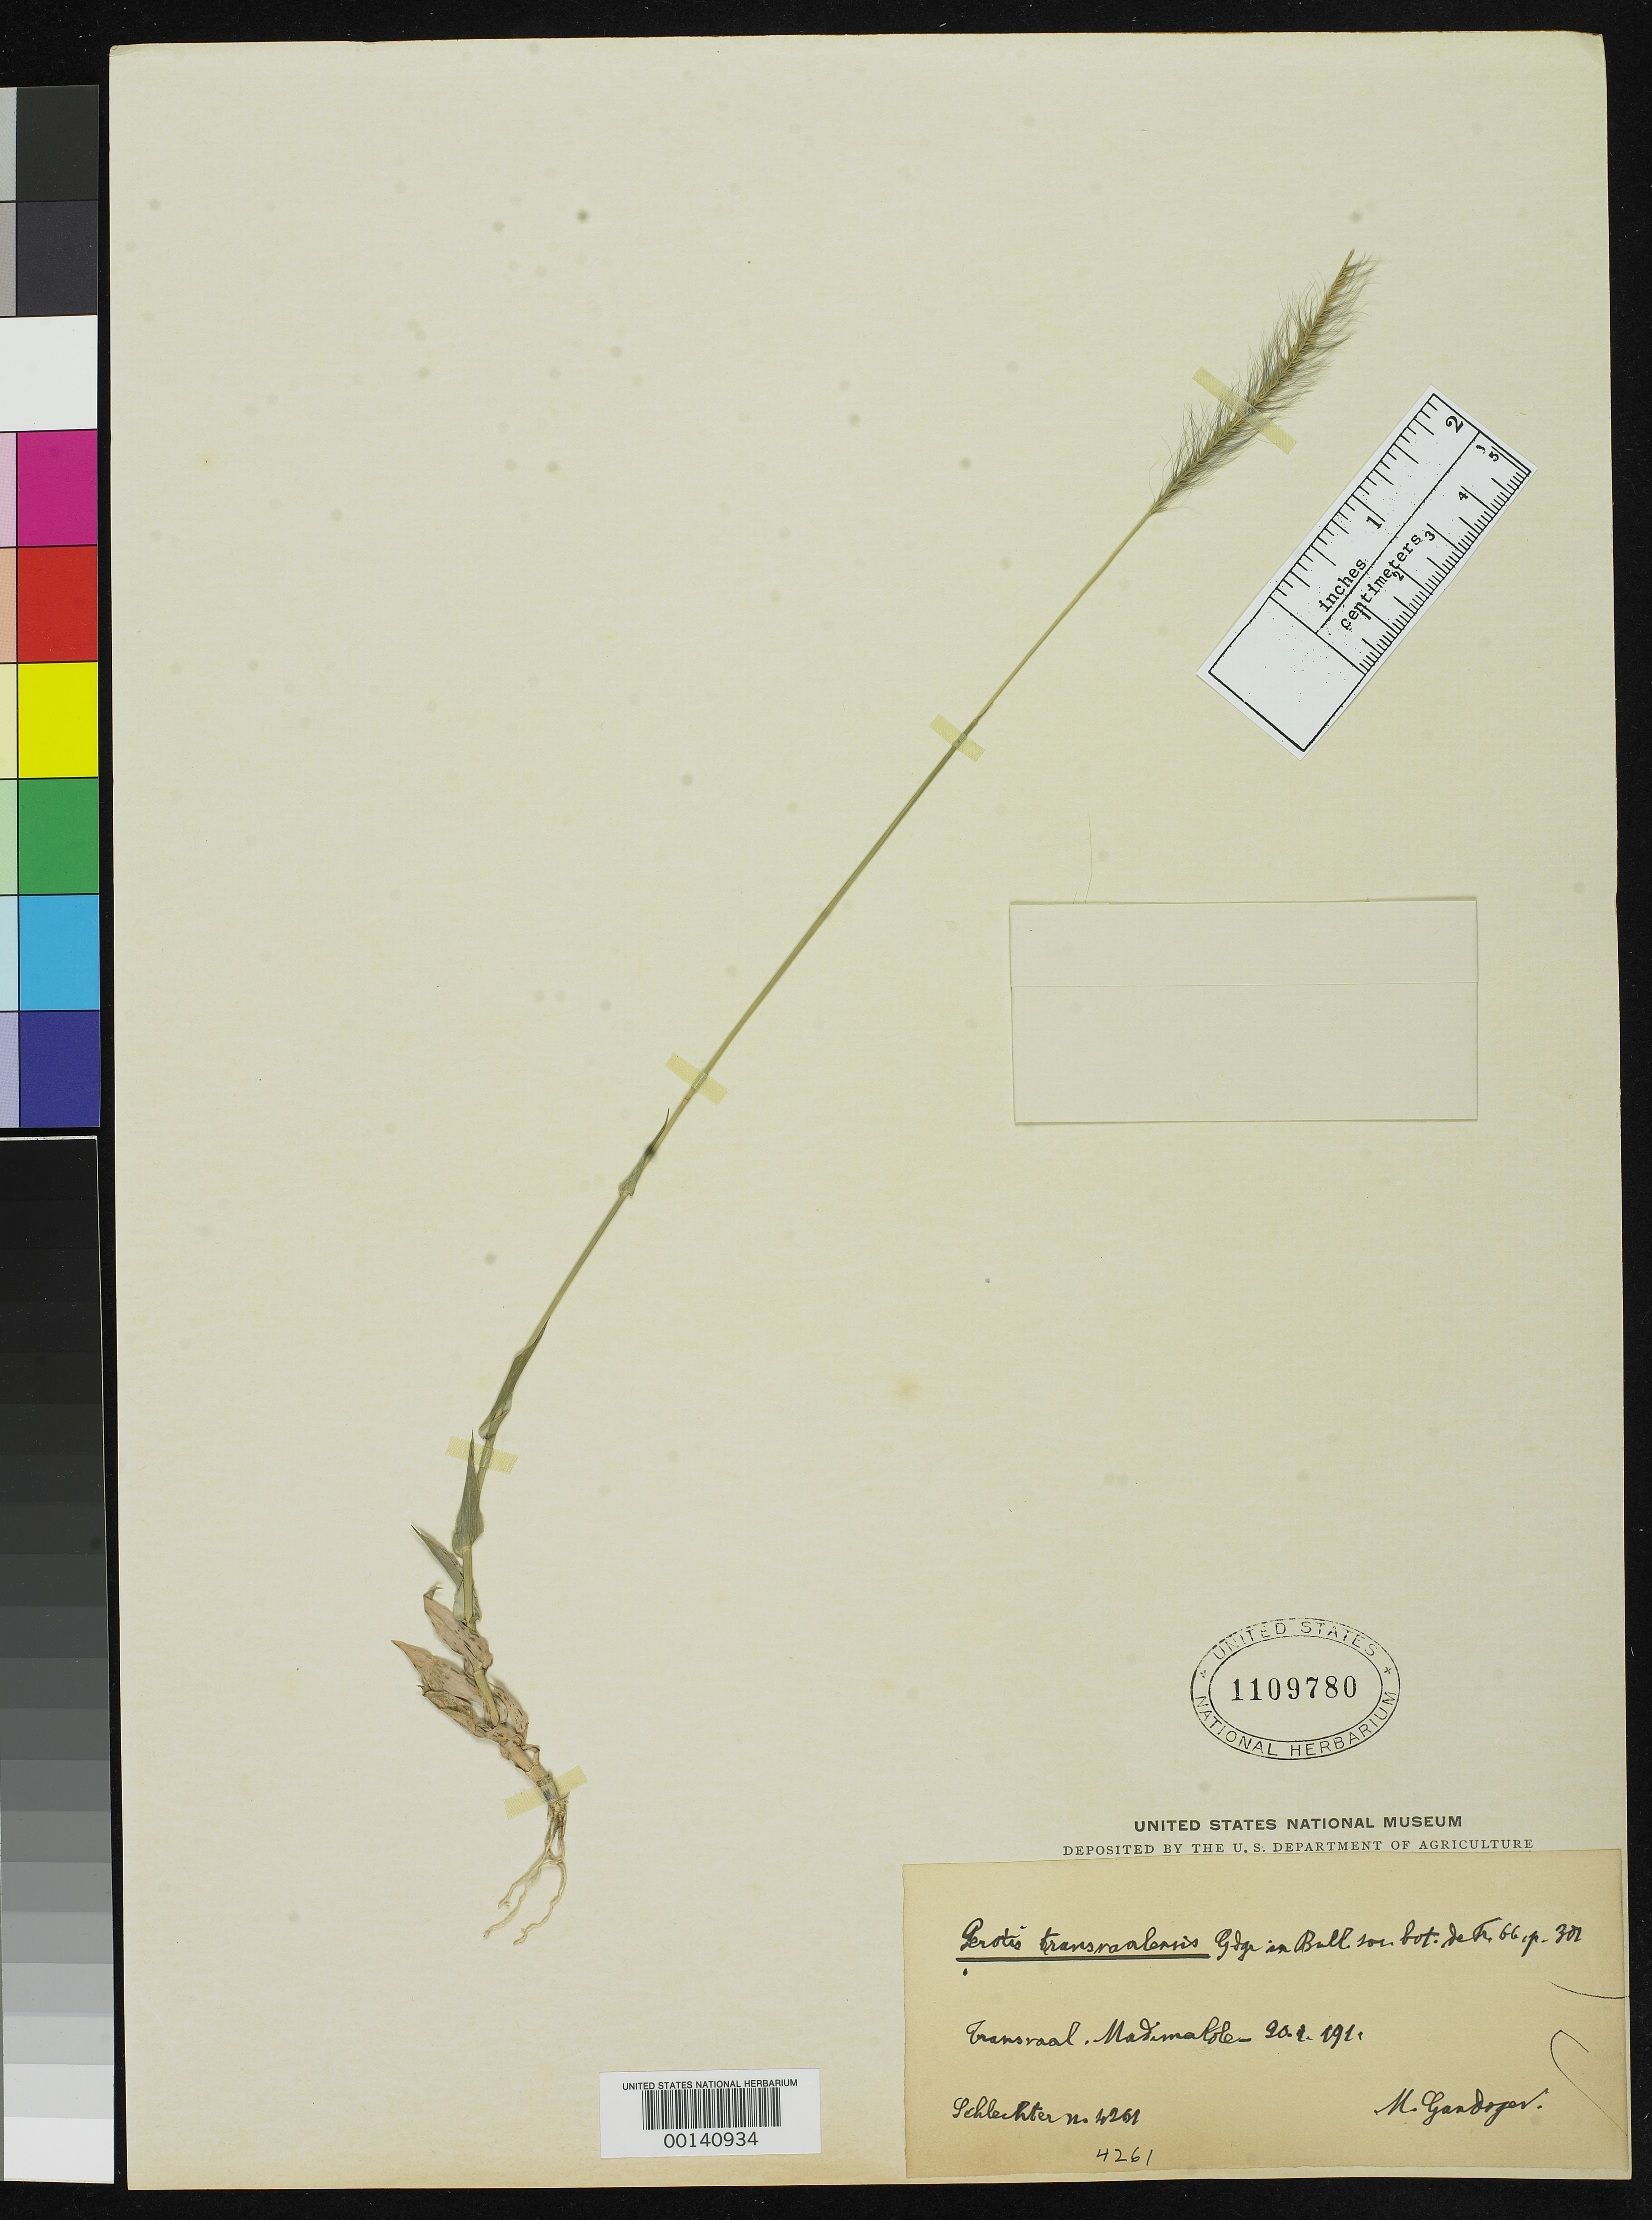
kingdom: Plantae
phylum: Tracheophyta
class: Liliopsida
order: Poales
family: Poaceae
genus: Perotis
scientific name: Perotis transvaalensis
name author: Gand.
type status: Isotype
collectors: F. R. R. Schlechter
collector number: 4261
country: South Africa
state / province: Limpopo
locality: Ad Modimalole. Transvaal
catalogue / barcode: US 1109780